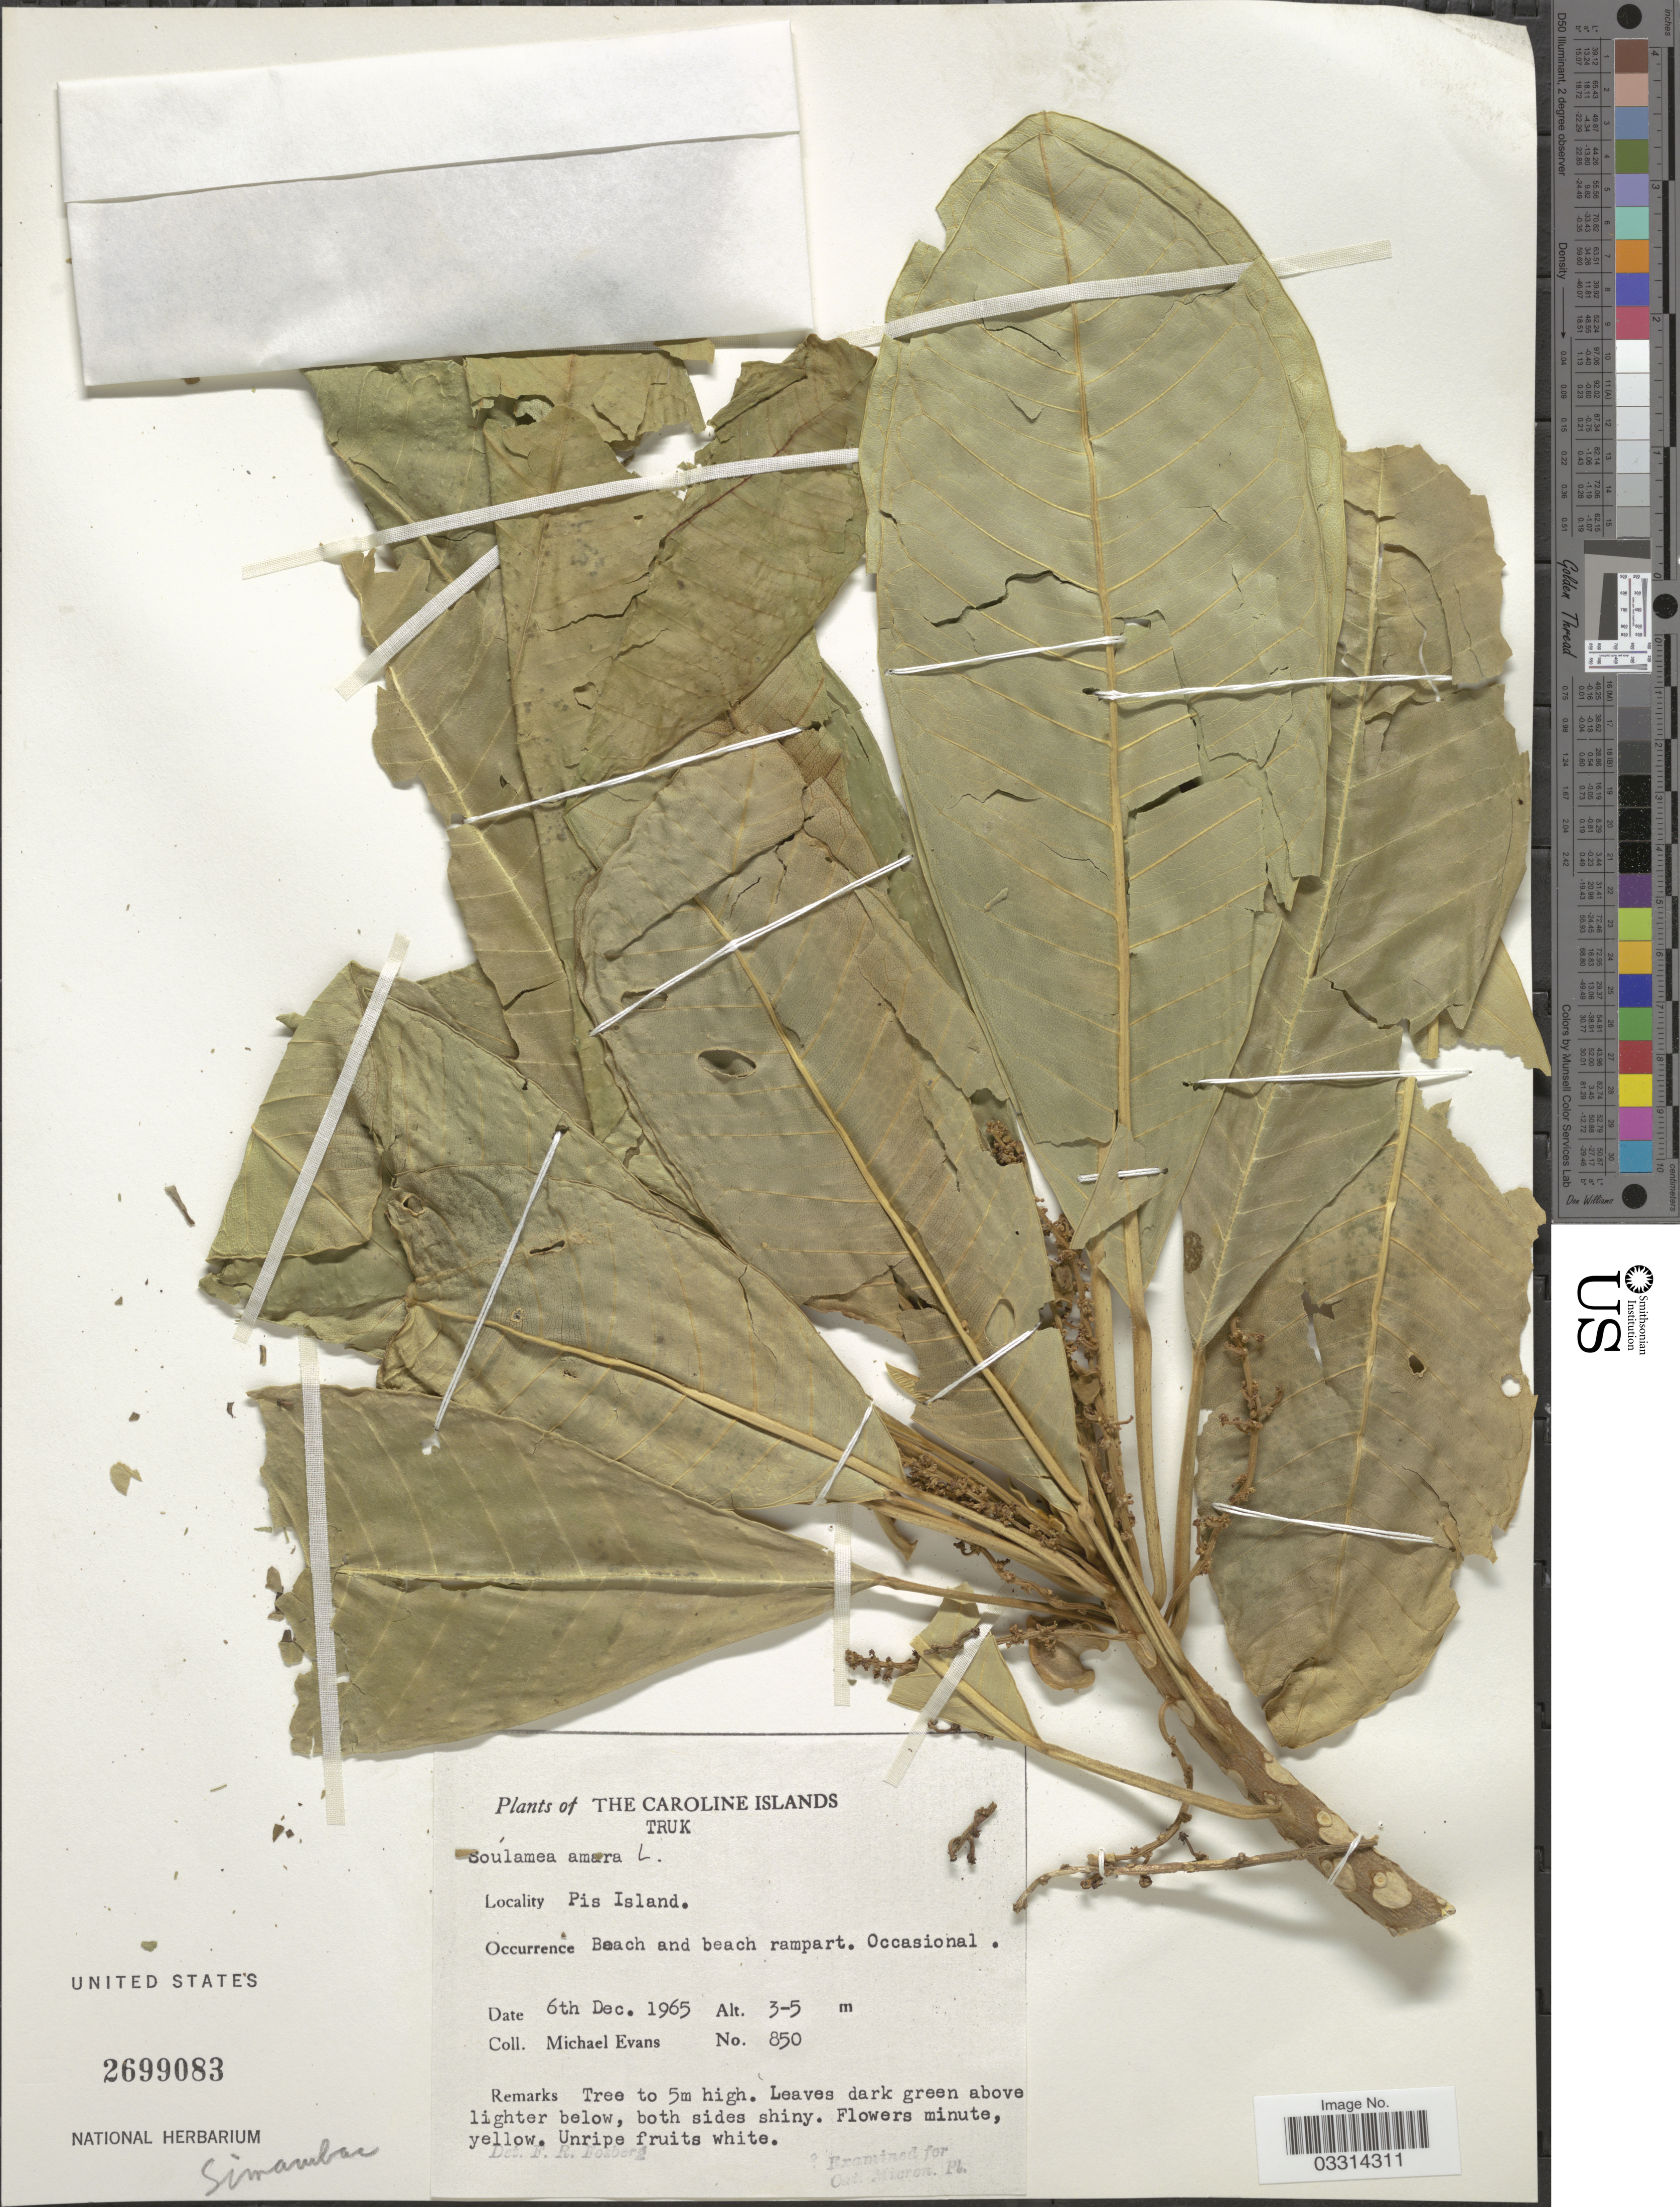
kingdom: Plantae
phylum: Tracheophyta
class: Magnoliopsida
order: Sapindales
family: Simaroubaceae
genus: Soulamea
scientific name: Soulamea amara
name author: Lam.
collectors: M. Evans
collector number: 850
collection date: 1965-12-06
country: Micronesia, Federated States of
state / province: Truk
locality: The Caroline Islands. Pis Island. Beach and beach rampart.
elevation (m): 3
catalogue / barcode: US 2699083